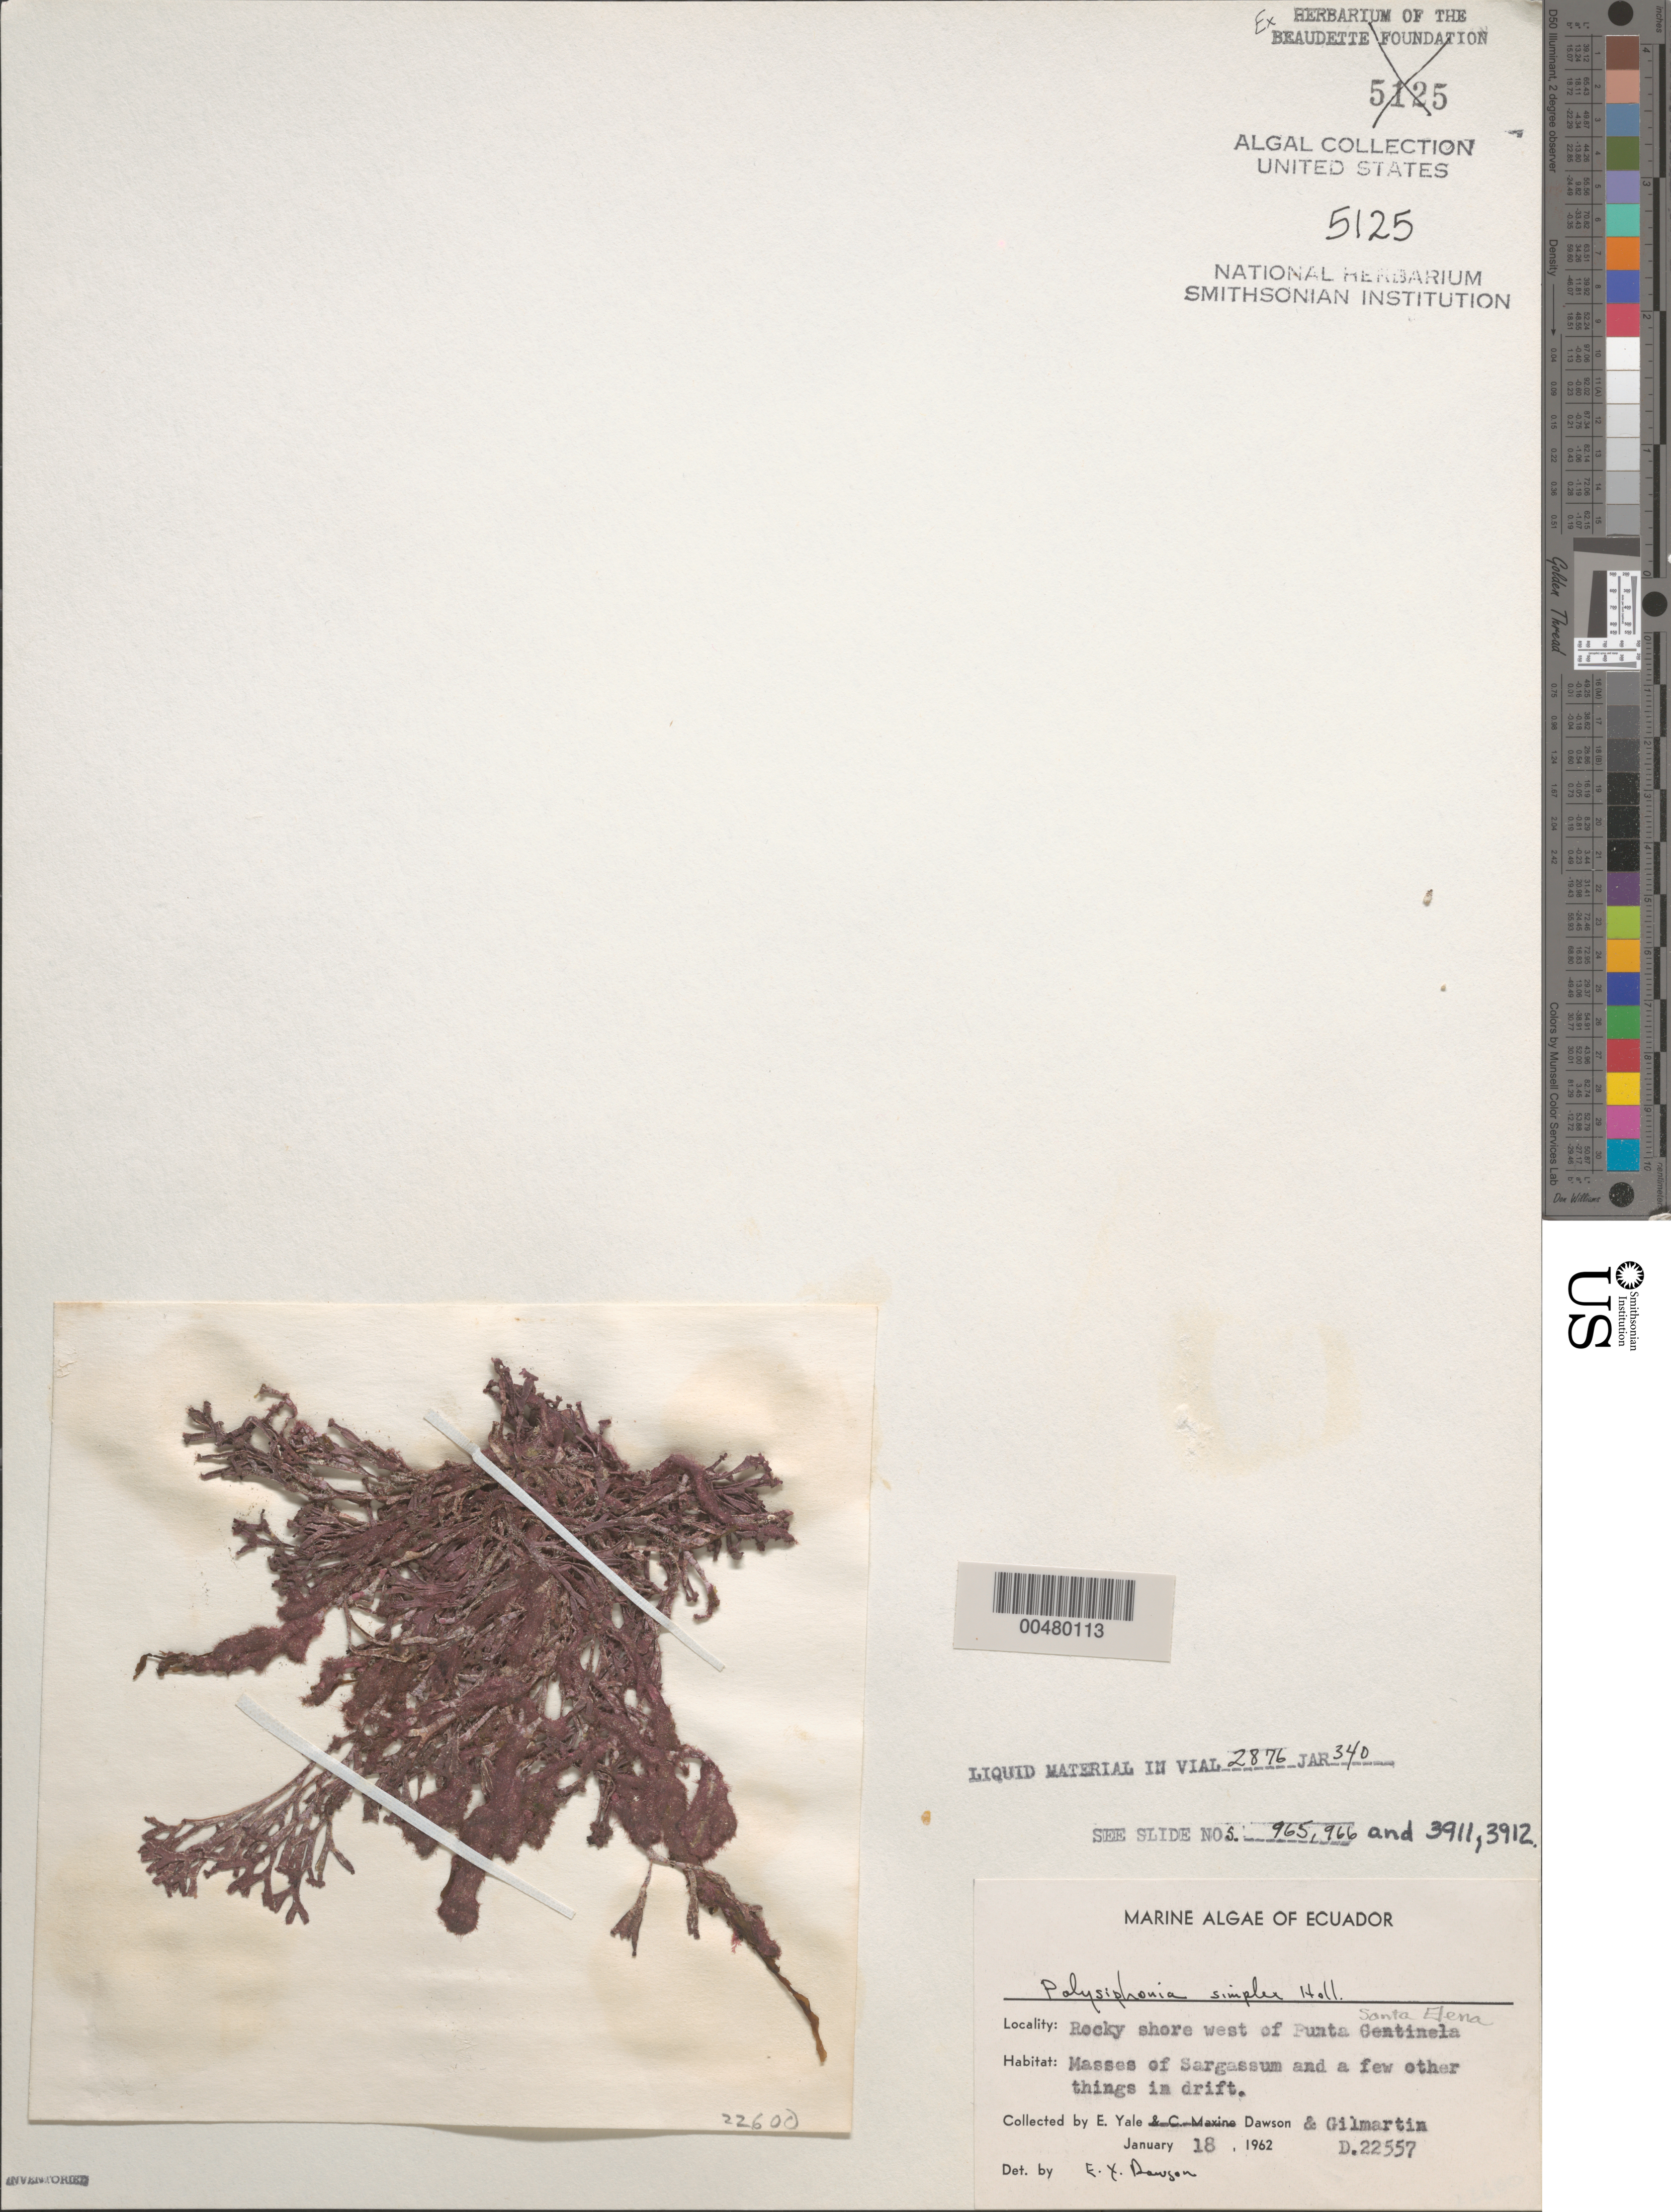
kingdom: Plantae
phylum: Rhodophyta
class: Florideophyceae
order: Ceramiales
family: Rhodomelaceae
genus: Melanothamnus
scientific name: Melanothamnus simplex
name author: (Hollenb.) Diaz-Tapia & Maggs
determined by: Algae name updating Project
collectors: E. Y. Dawson & M. Gilmartin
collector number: EYD 22557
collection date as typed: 18 Jan 1962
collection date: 1962-01-18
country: Ecuador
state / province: Guayas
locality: Bahia Santa Elena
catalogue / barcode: US 5125